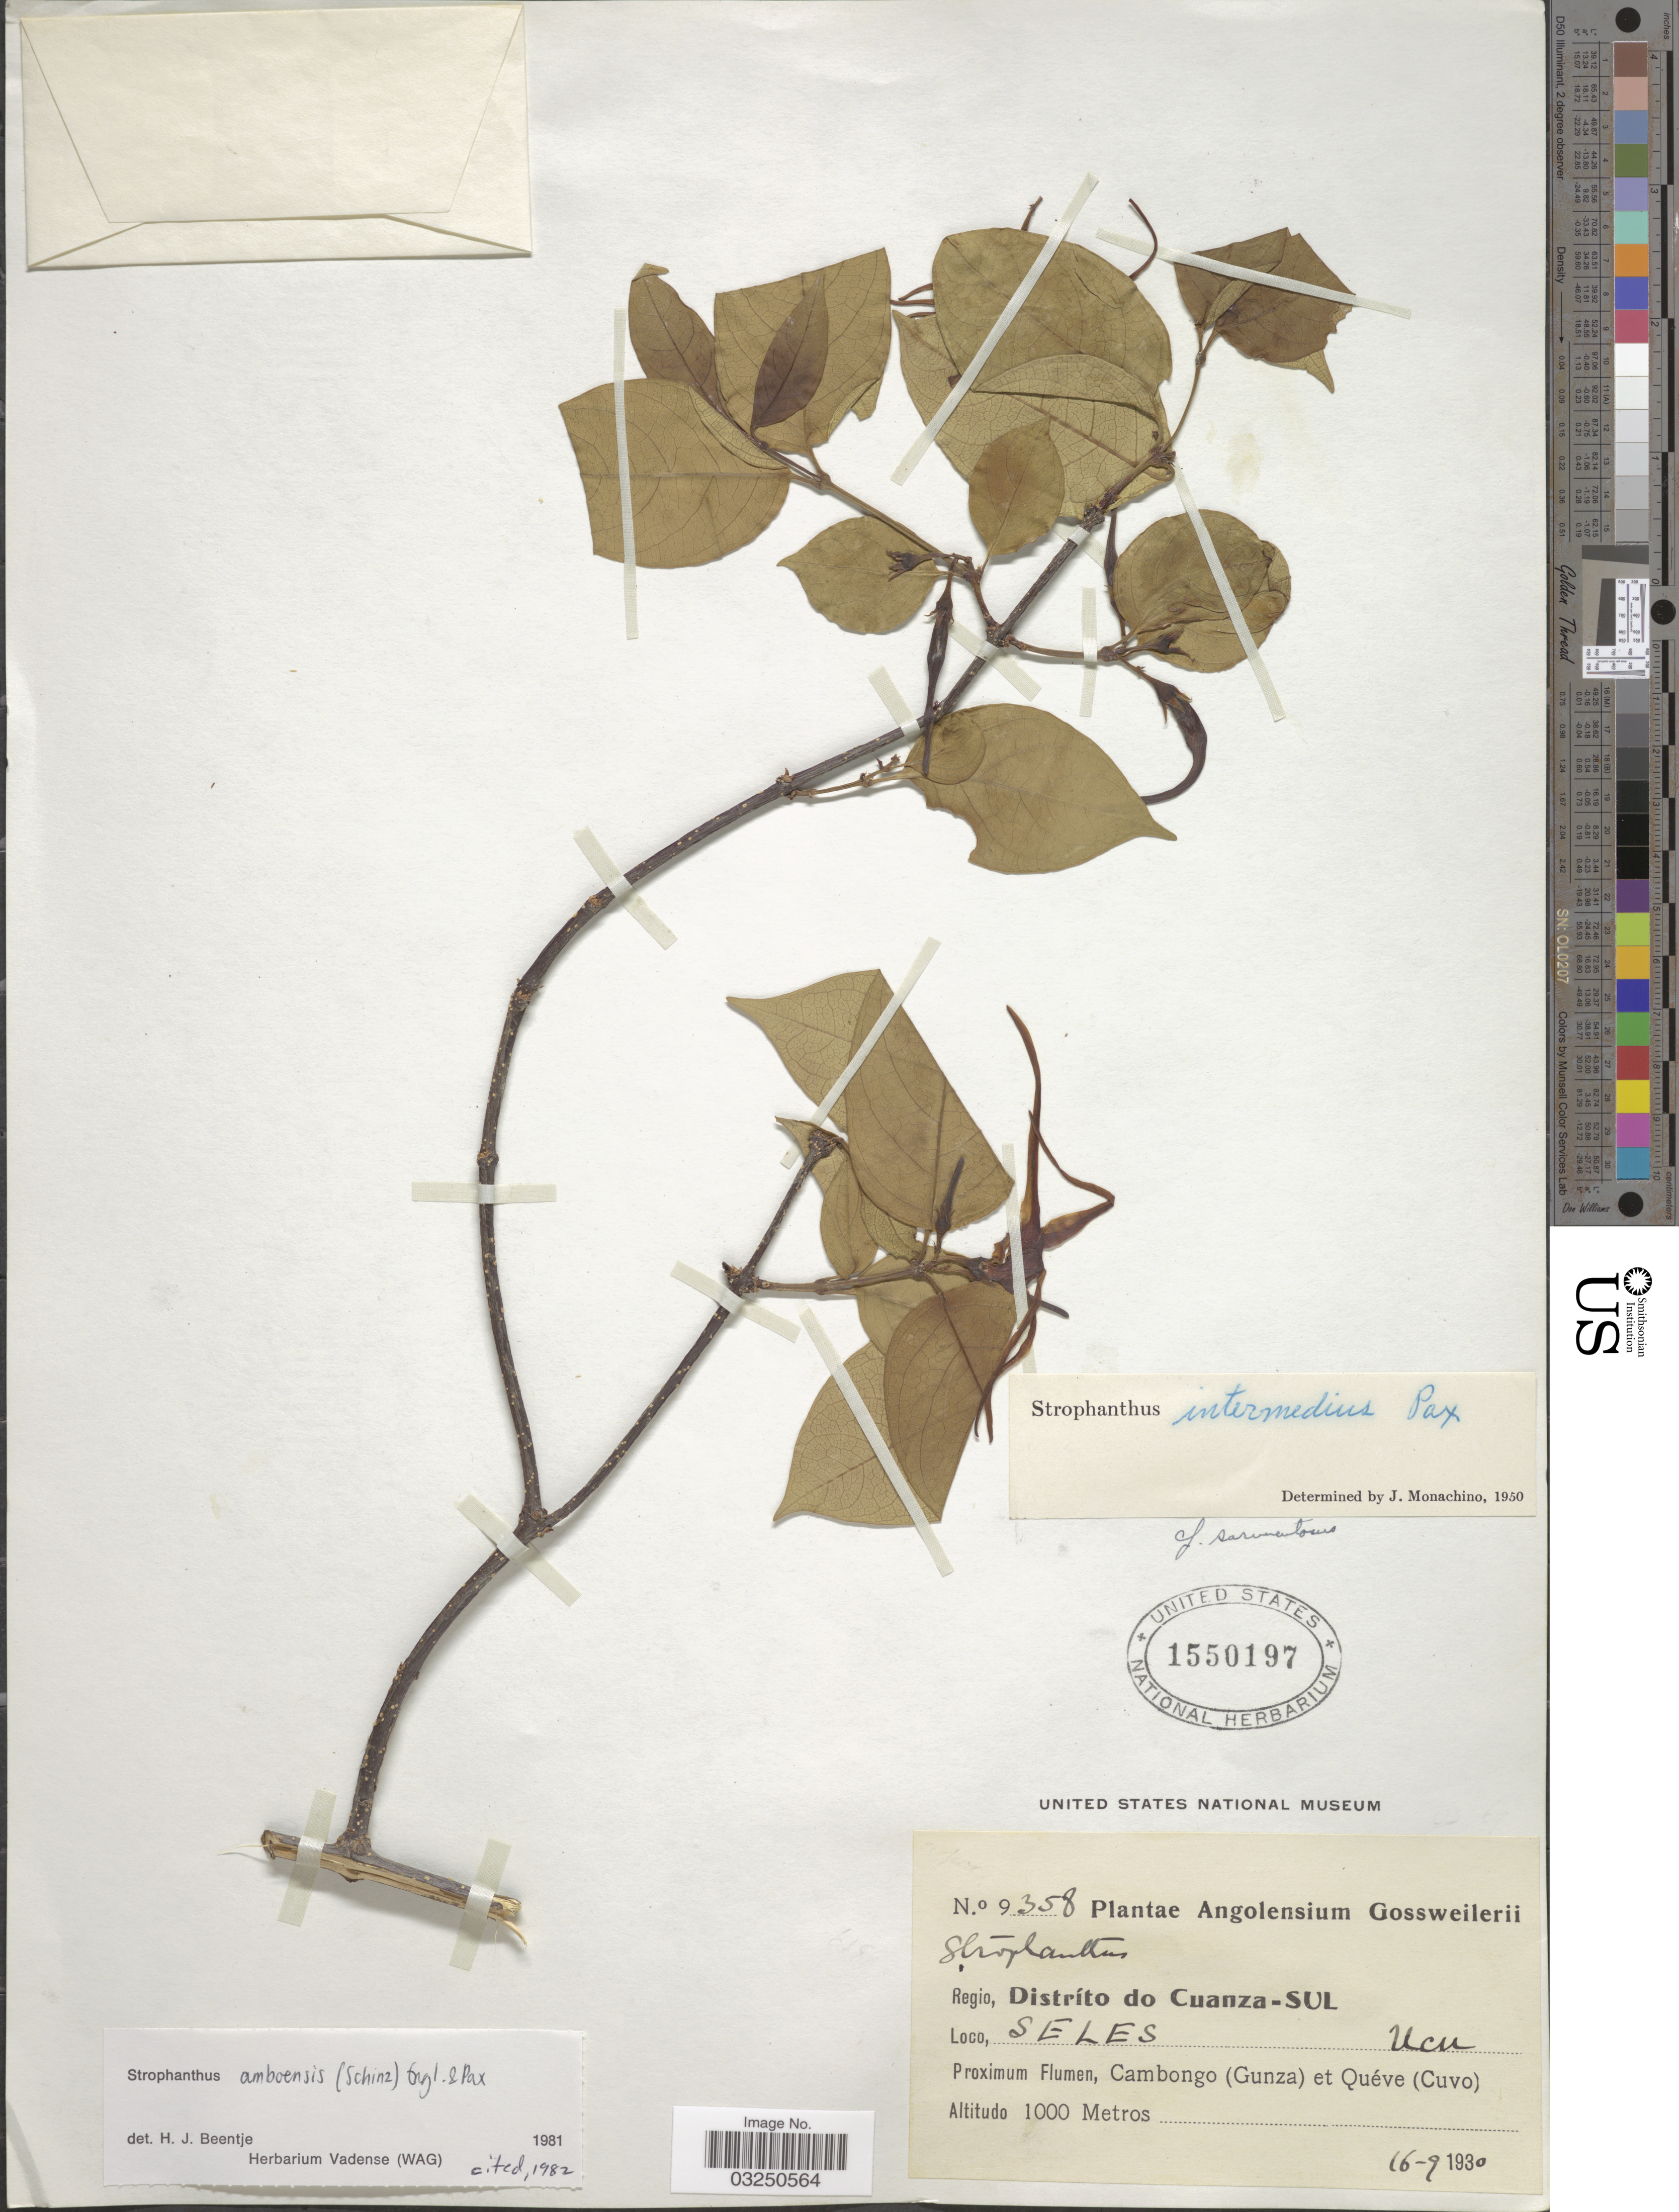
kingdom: Plantae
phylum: Tracheophyta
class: Magnoliopsida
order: Gentianales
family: Apocynaceae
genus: Strophanthus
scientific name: Strophanthus amboensis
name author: (Schinz) Engl. & Pax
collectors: -. Gossweiler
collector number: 9358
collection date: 1930-09-16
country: Angola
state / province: Cuanza Sul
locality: Regio, Distríto do Cuanza-Sul. Seles Ucu. Cambongo (Gunza) et Quéve (Cuvo).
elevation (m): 1000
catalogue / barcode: US 1550197